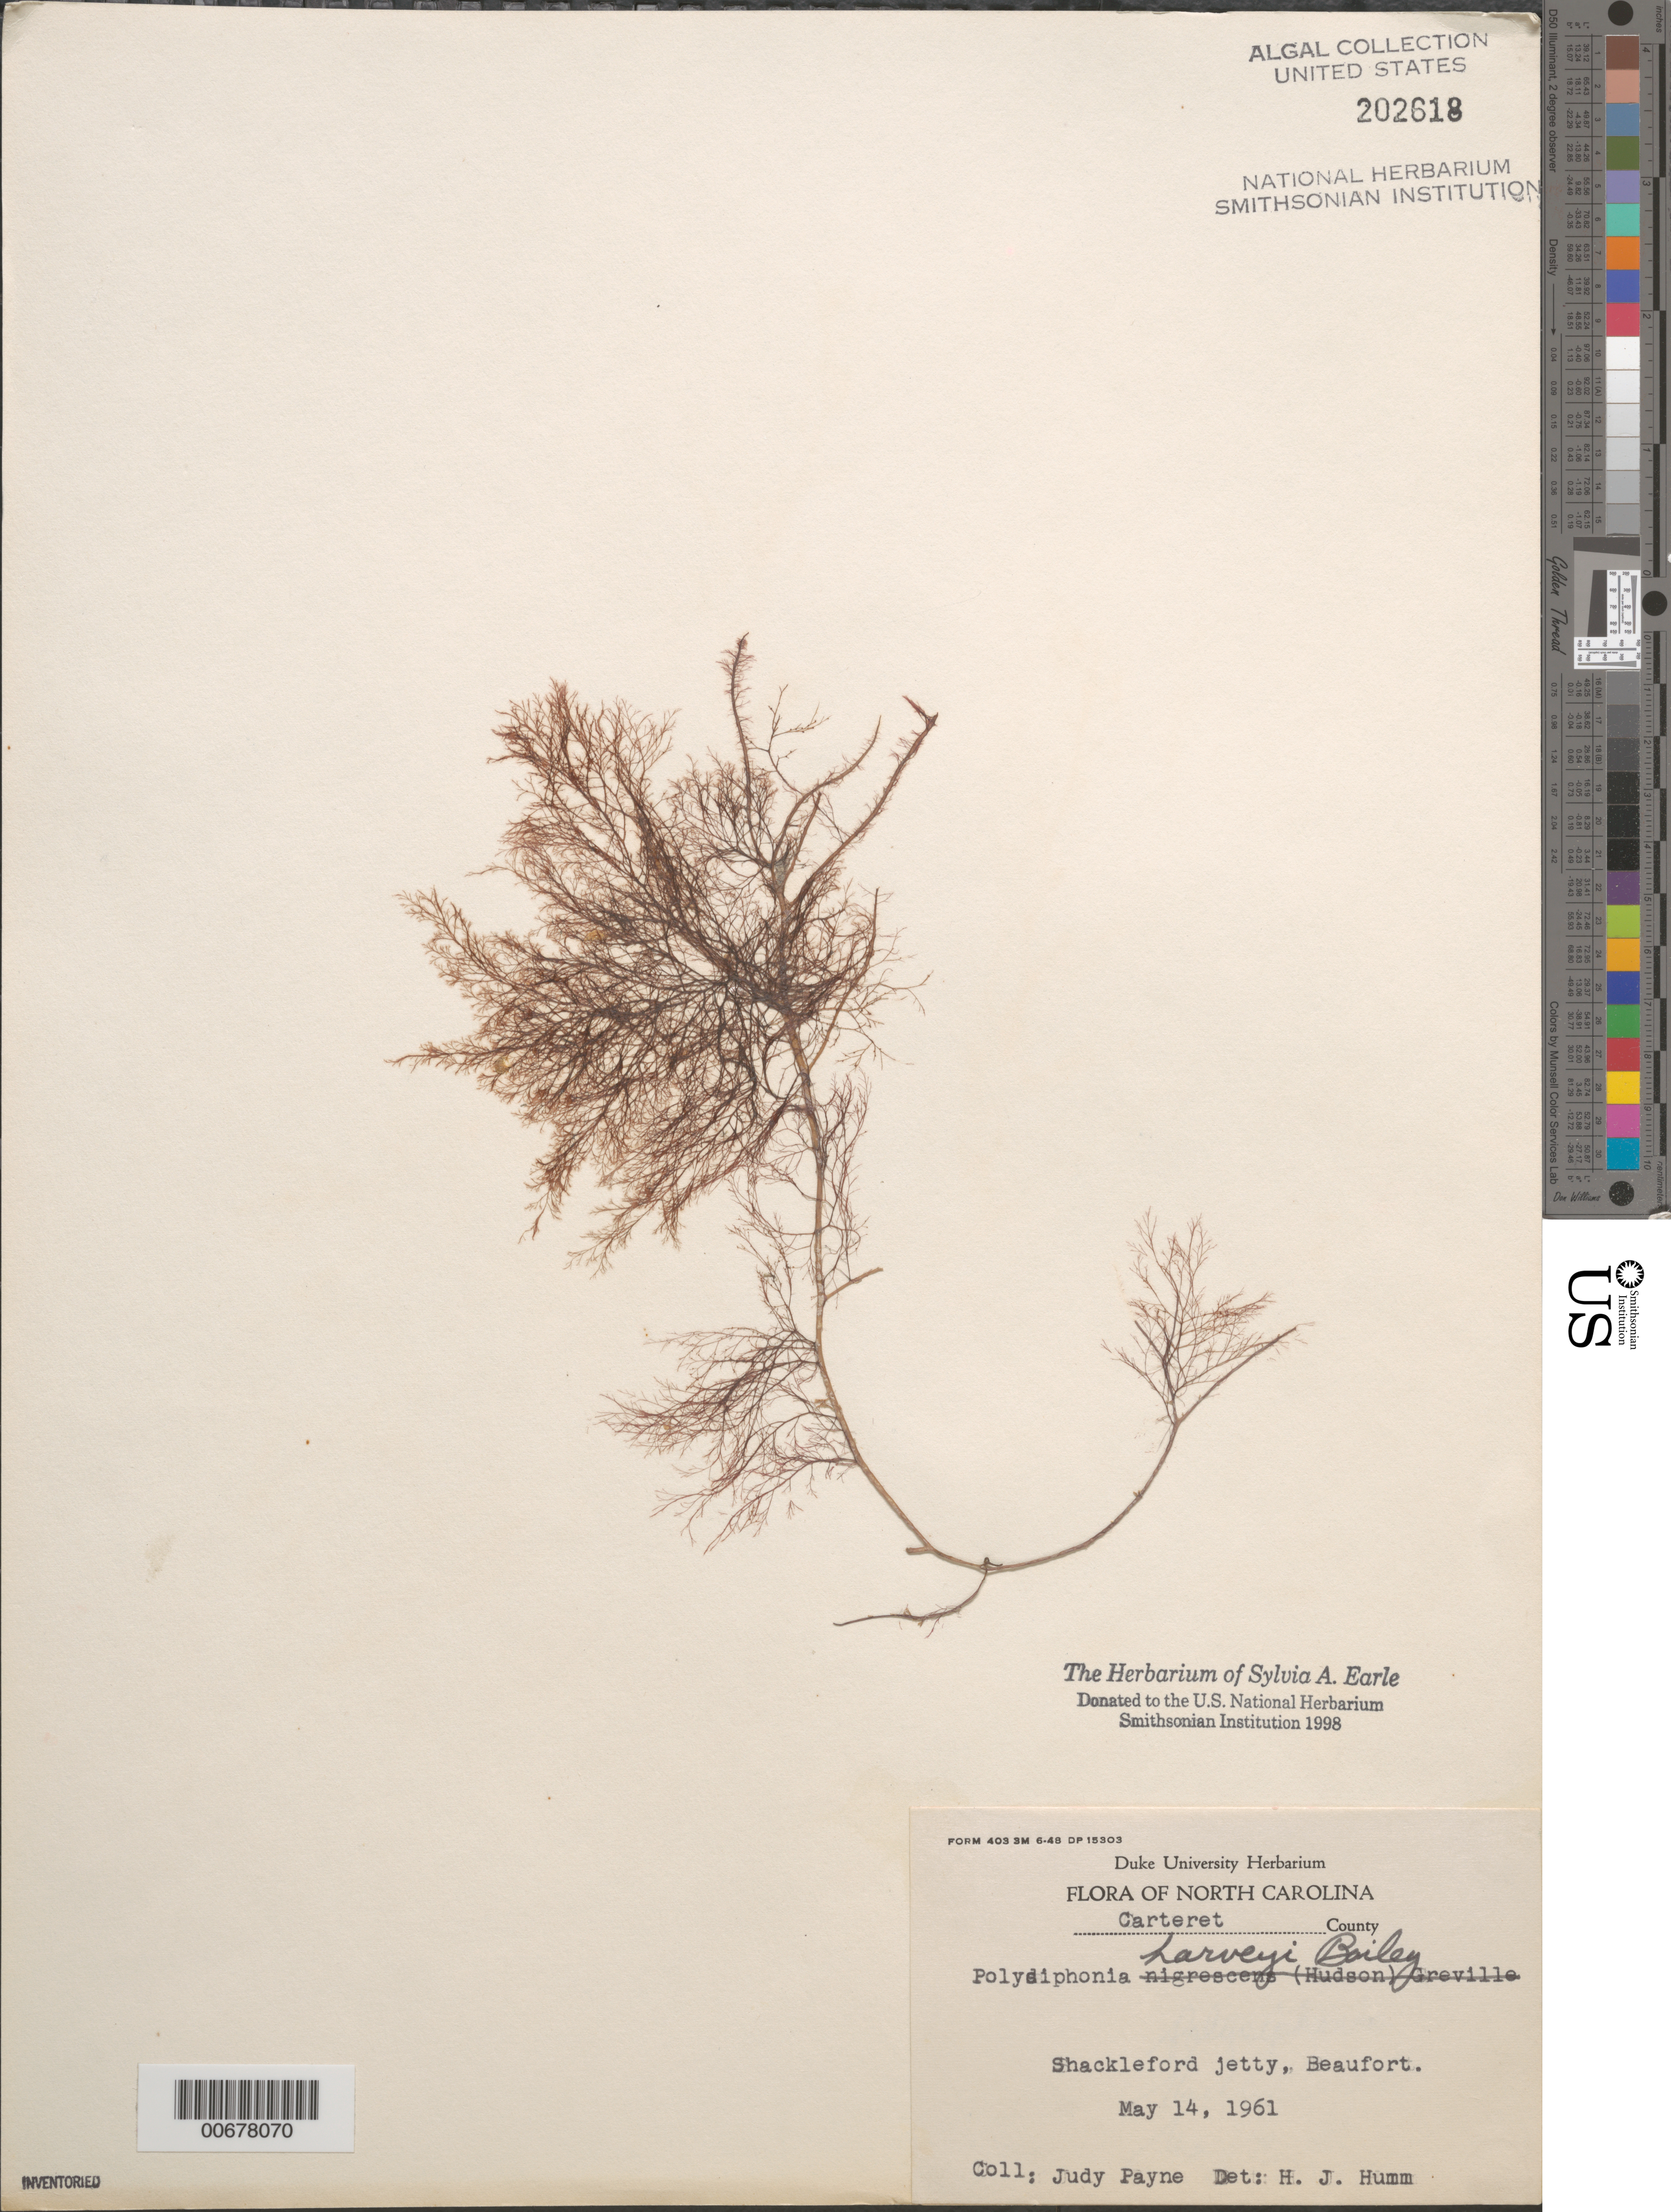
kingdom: Plantae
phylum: Rhodophyta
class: Florideophyceae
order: Ceramiales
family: Rhodomelaceae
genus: Melanothamnus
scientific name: Melanothamnus harveyi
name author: (Bailey) Diaz-Tapia & C.A. Maggs in Diaz-Tapia et al.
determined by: Algae name updating Project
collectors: J. Payne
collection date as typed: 14 May 1961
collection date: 1961-05-14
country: United States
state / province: North Carolina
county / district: Carteret County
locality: Shackleford jetty, Beaufort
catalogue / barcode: US 202618